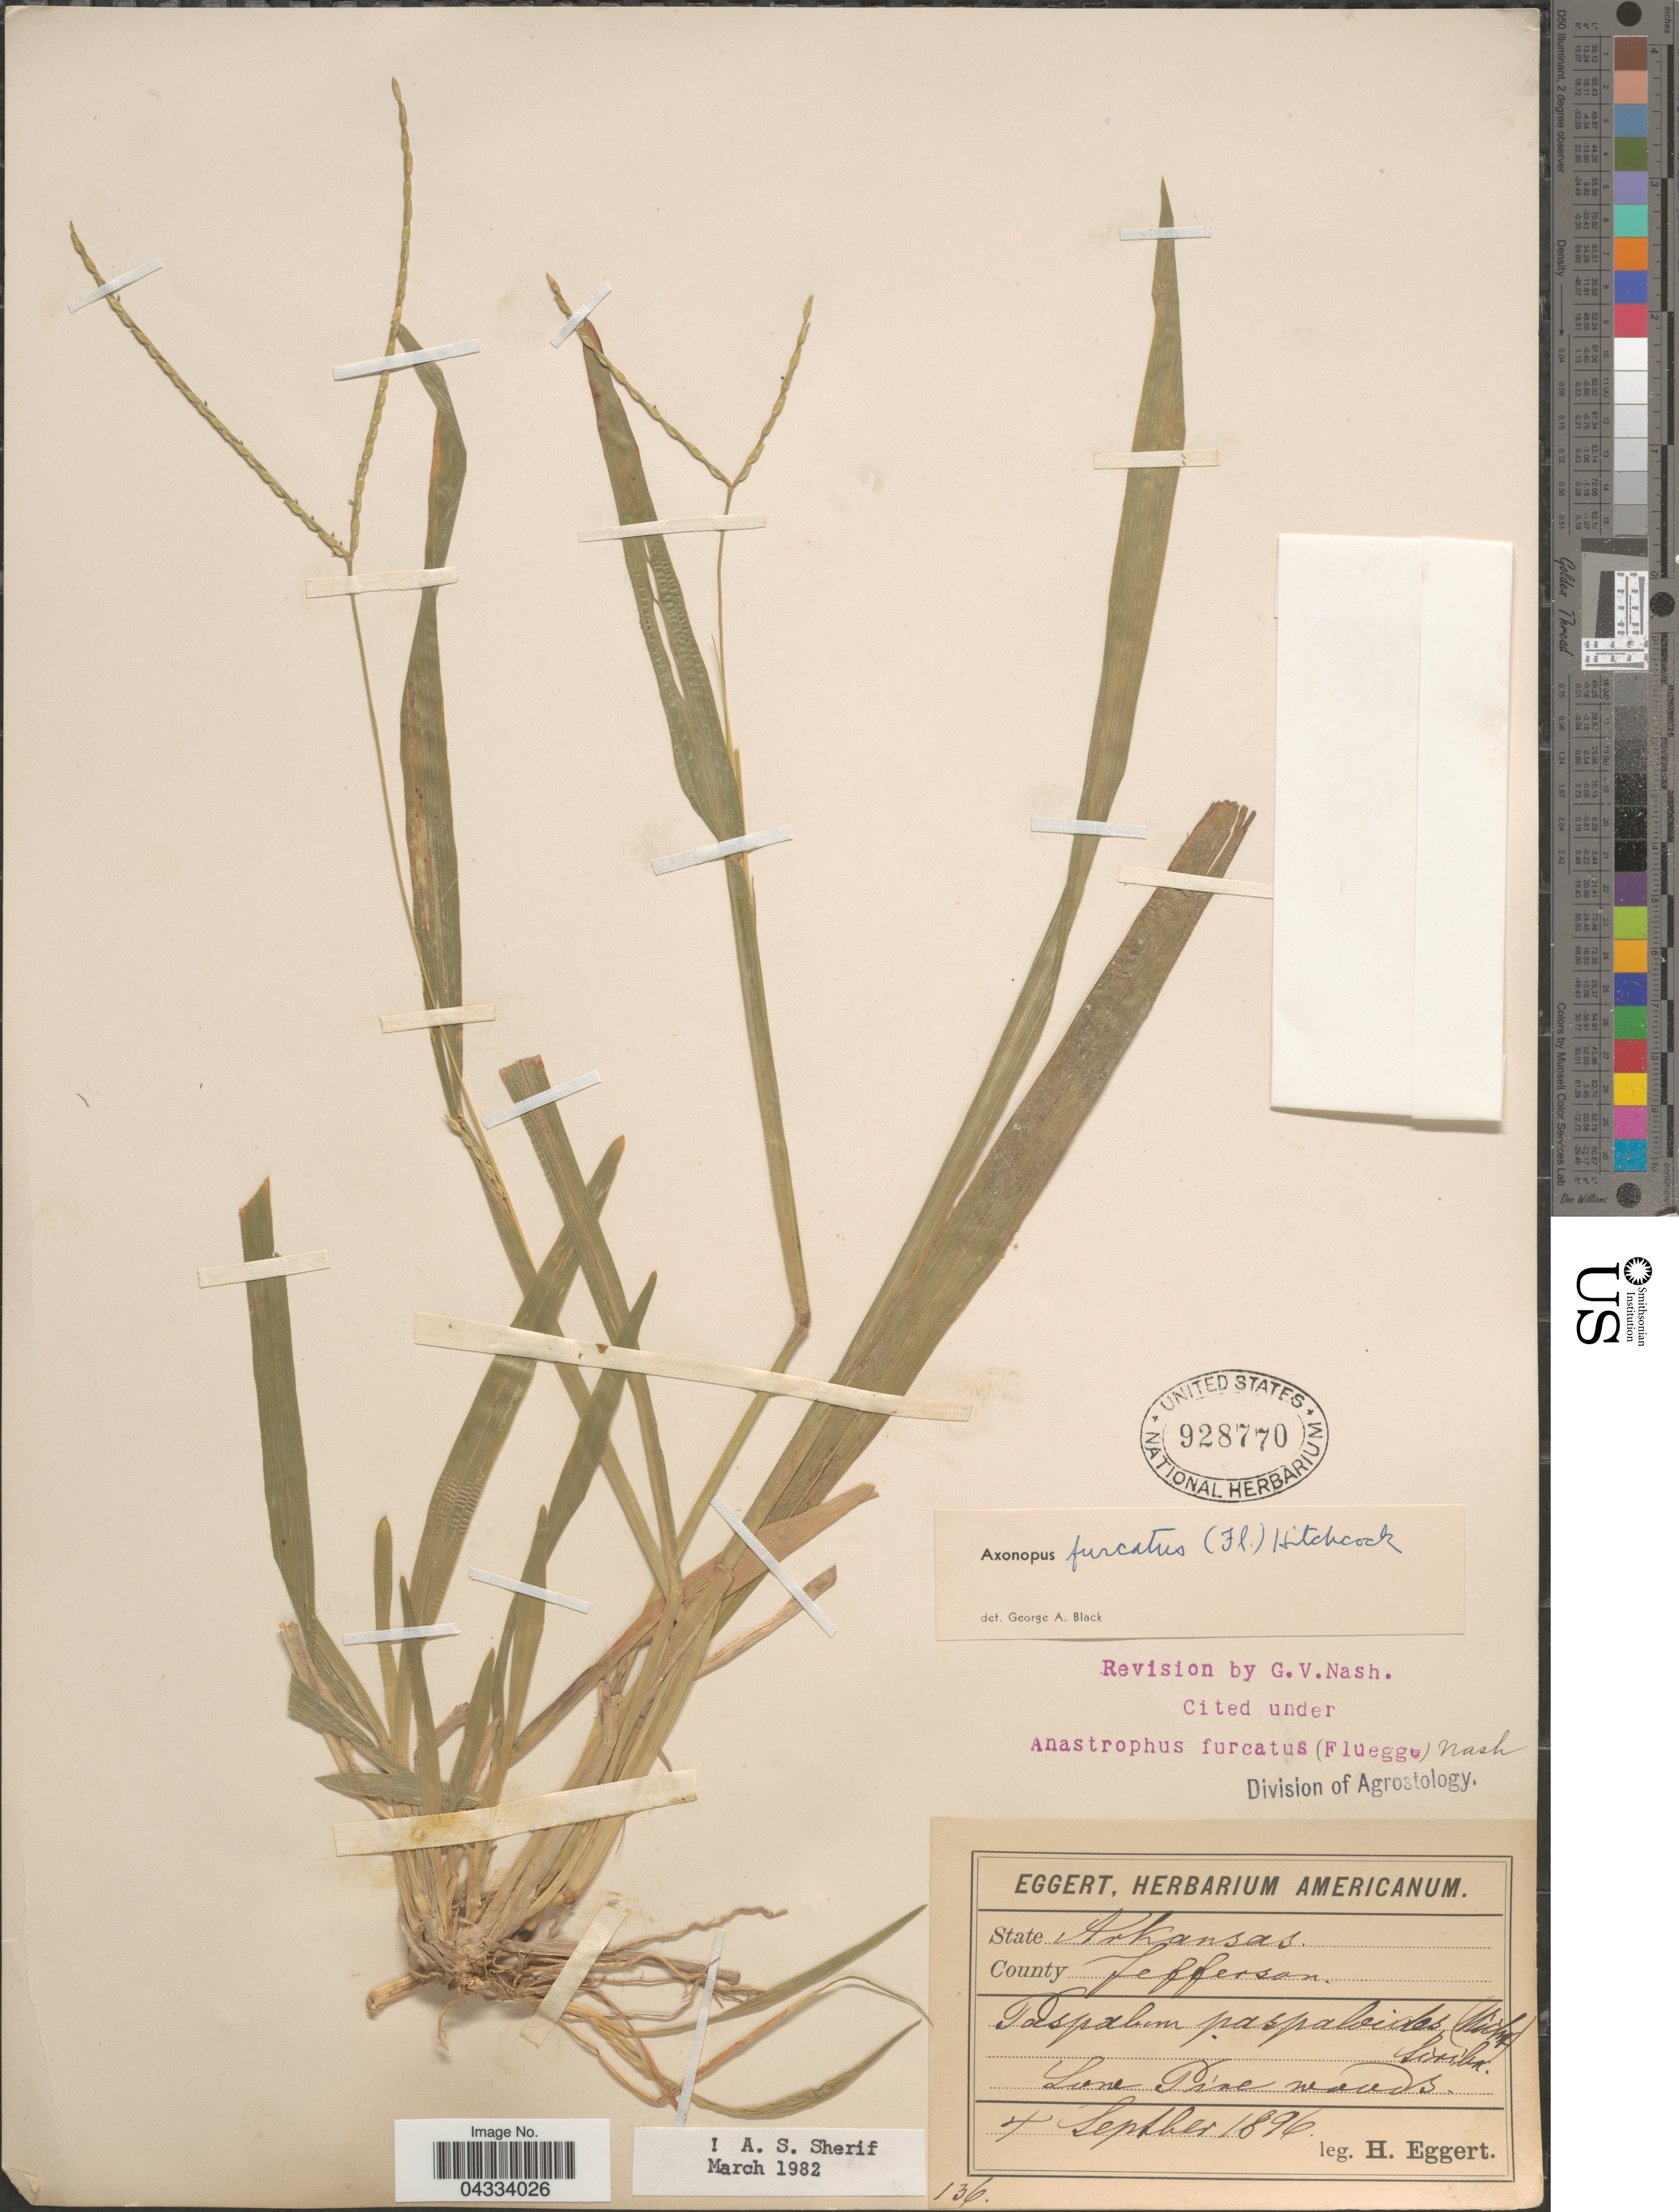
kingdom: Plantae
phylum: Tracheophyta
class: Liliopsida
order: Poales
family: Poaceae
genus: Axonopus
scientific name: Axonopus furcatus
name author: (Flüggé) Hitchc.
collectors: H. Eggert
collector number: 136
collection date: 1896-09-04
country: United States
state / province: Arkansas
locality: County Jefferson.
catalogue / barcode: US 928770